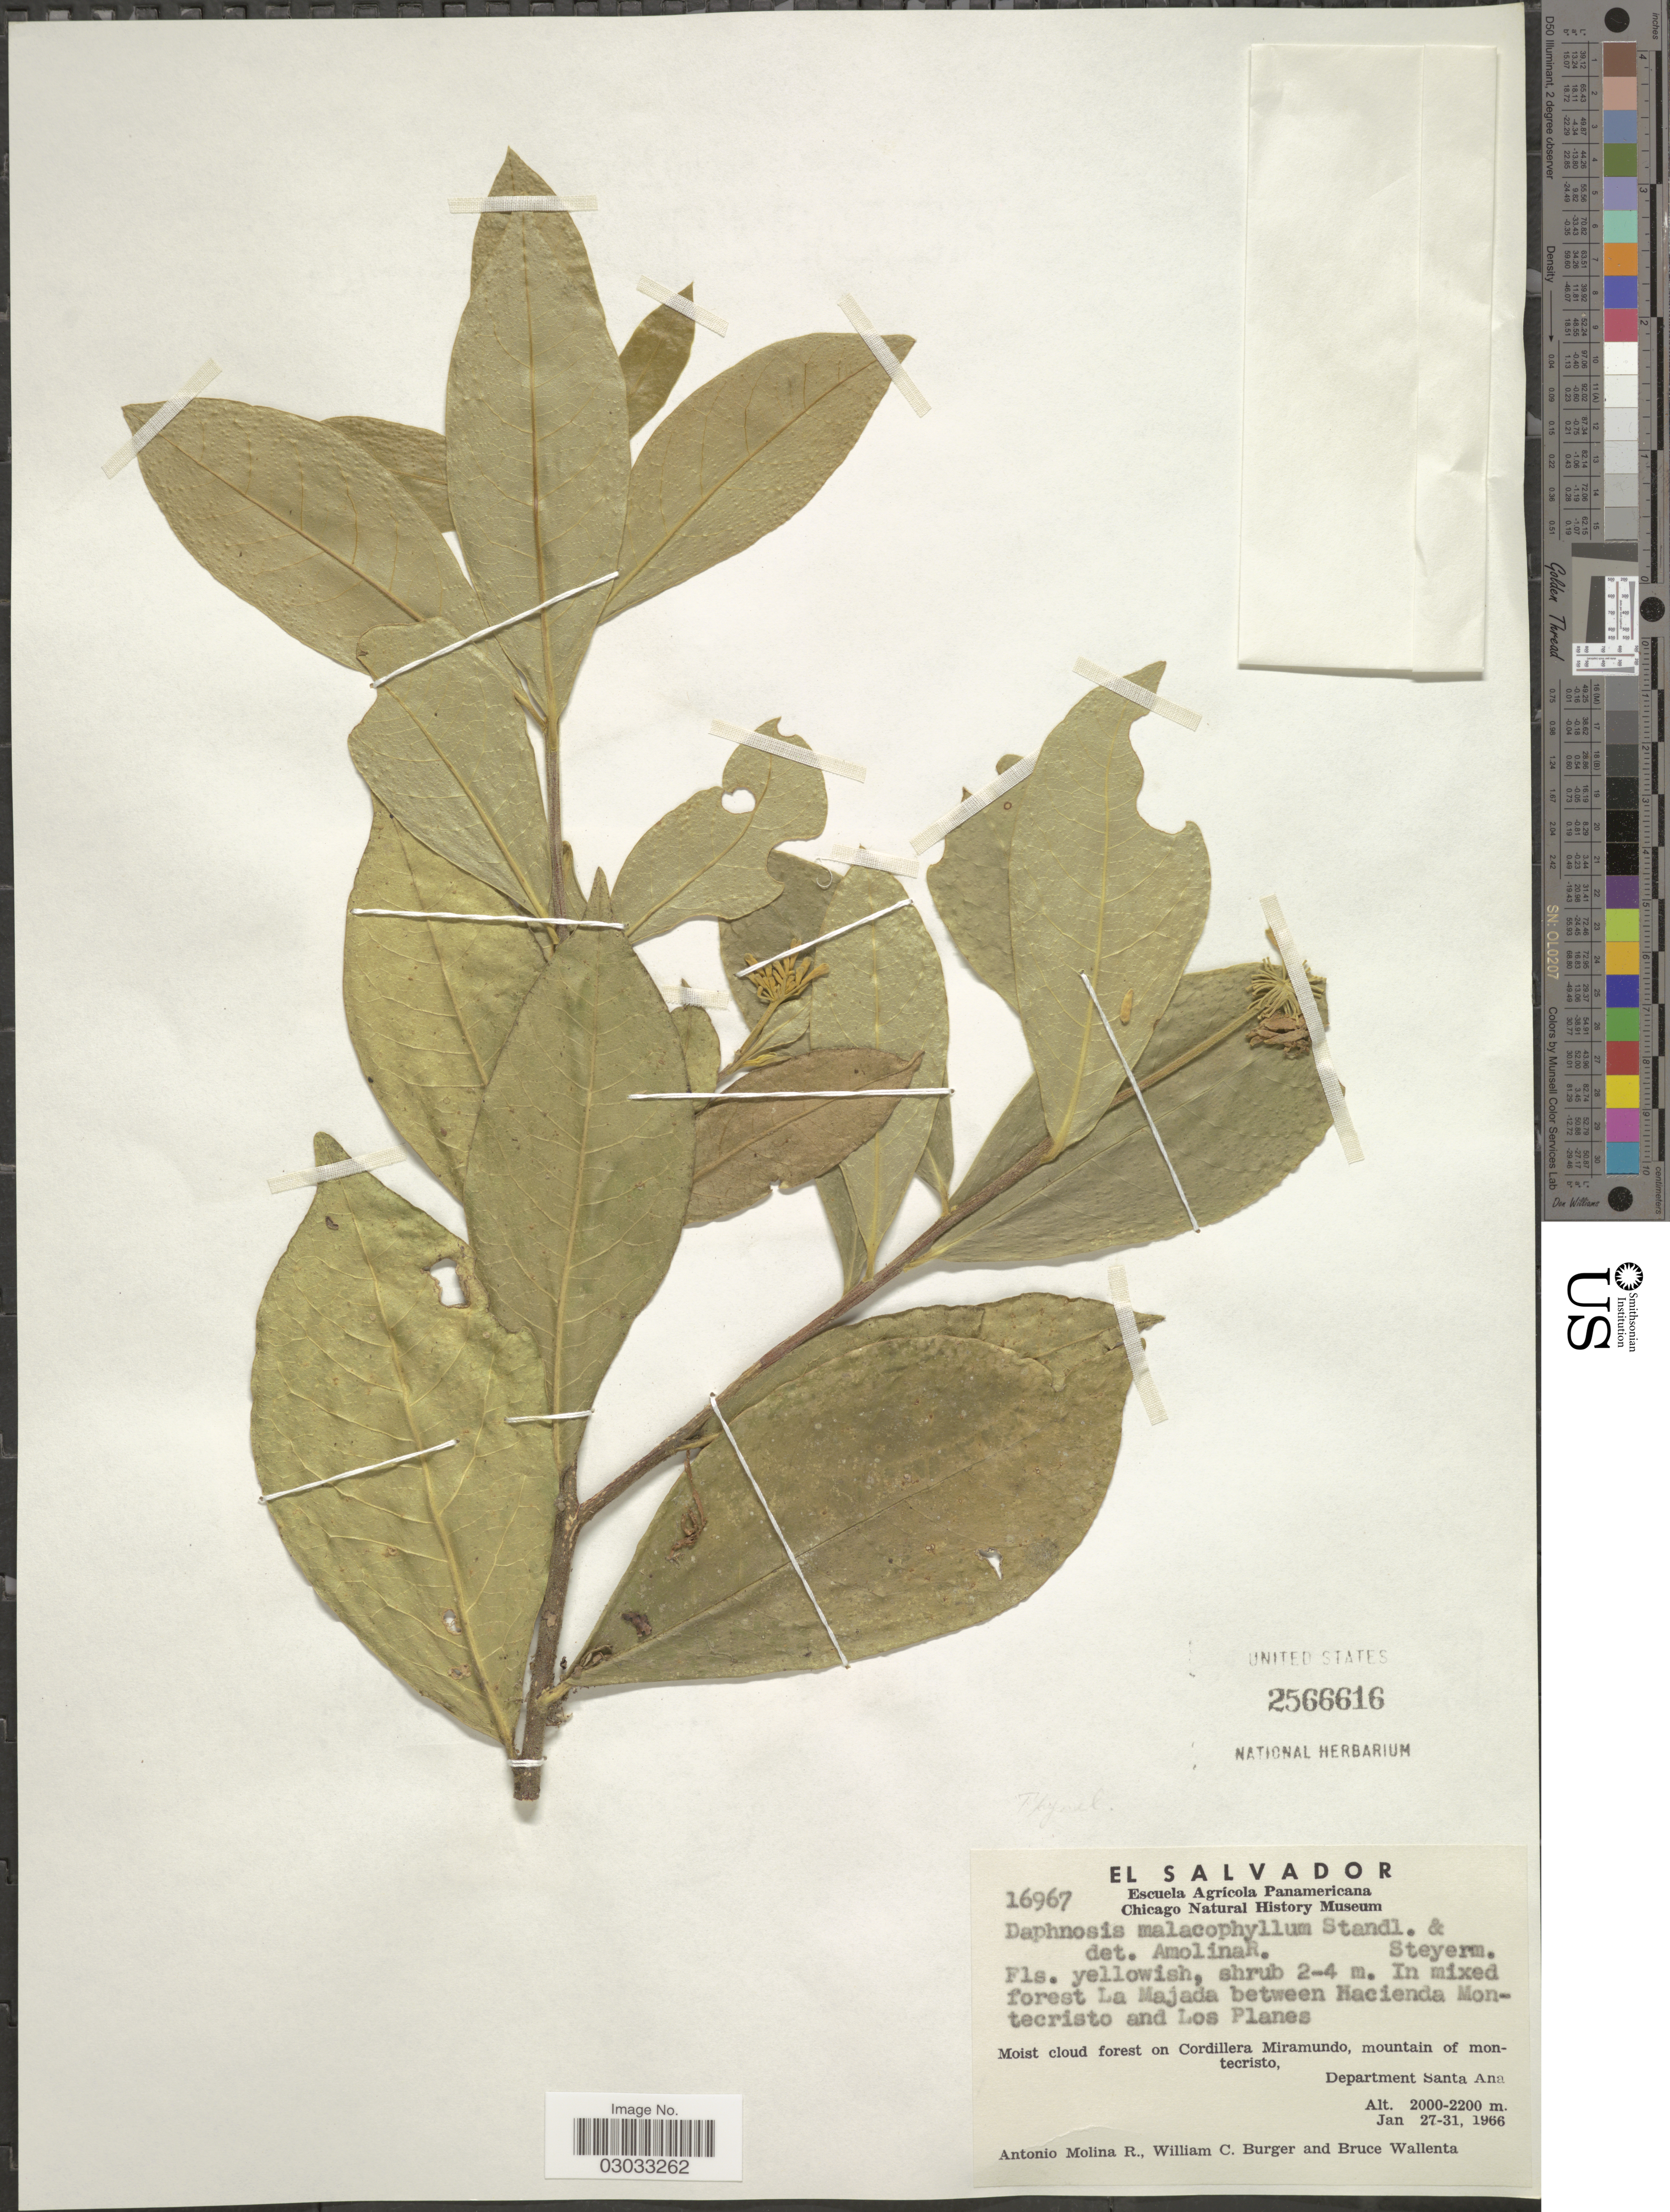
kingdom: Plantae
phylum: Tracheophyta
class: Magnoliopsida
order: Malvales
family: Thymelaeaceae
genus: Daphnopsis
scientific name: Daphnopsis malacophylla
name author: Standl. & Steyerm.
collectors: A. Molina R., W. Burger & B. Wallenta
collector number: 16967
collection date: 1966-01-27/1966-01-31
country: El Salvador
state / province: Santa Ana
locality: In mixed forest La Majada between Hacienda Montecristo and Los Planes, Moist cloud forest on Cordillera Miramundo, mountain of Montecristo, Department Santa Ana.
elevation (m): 2000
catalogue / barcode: US 2566616